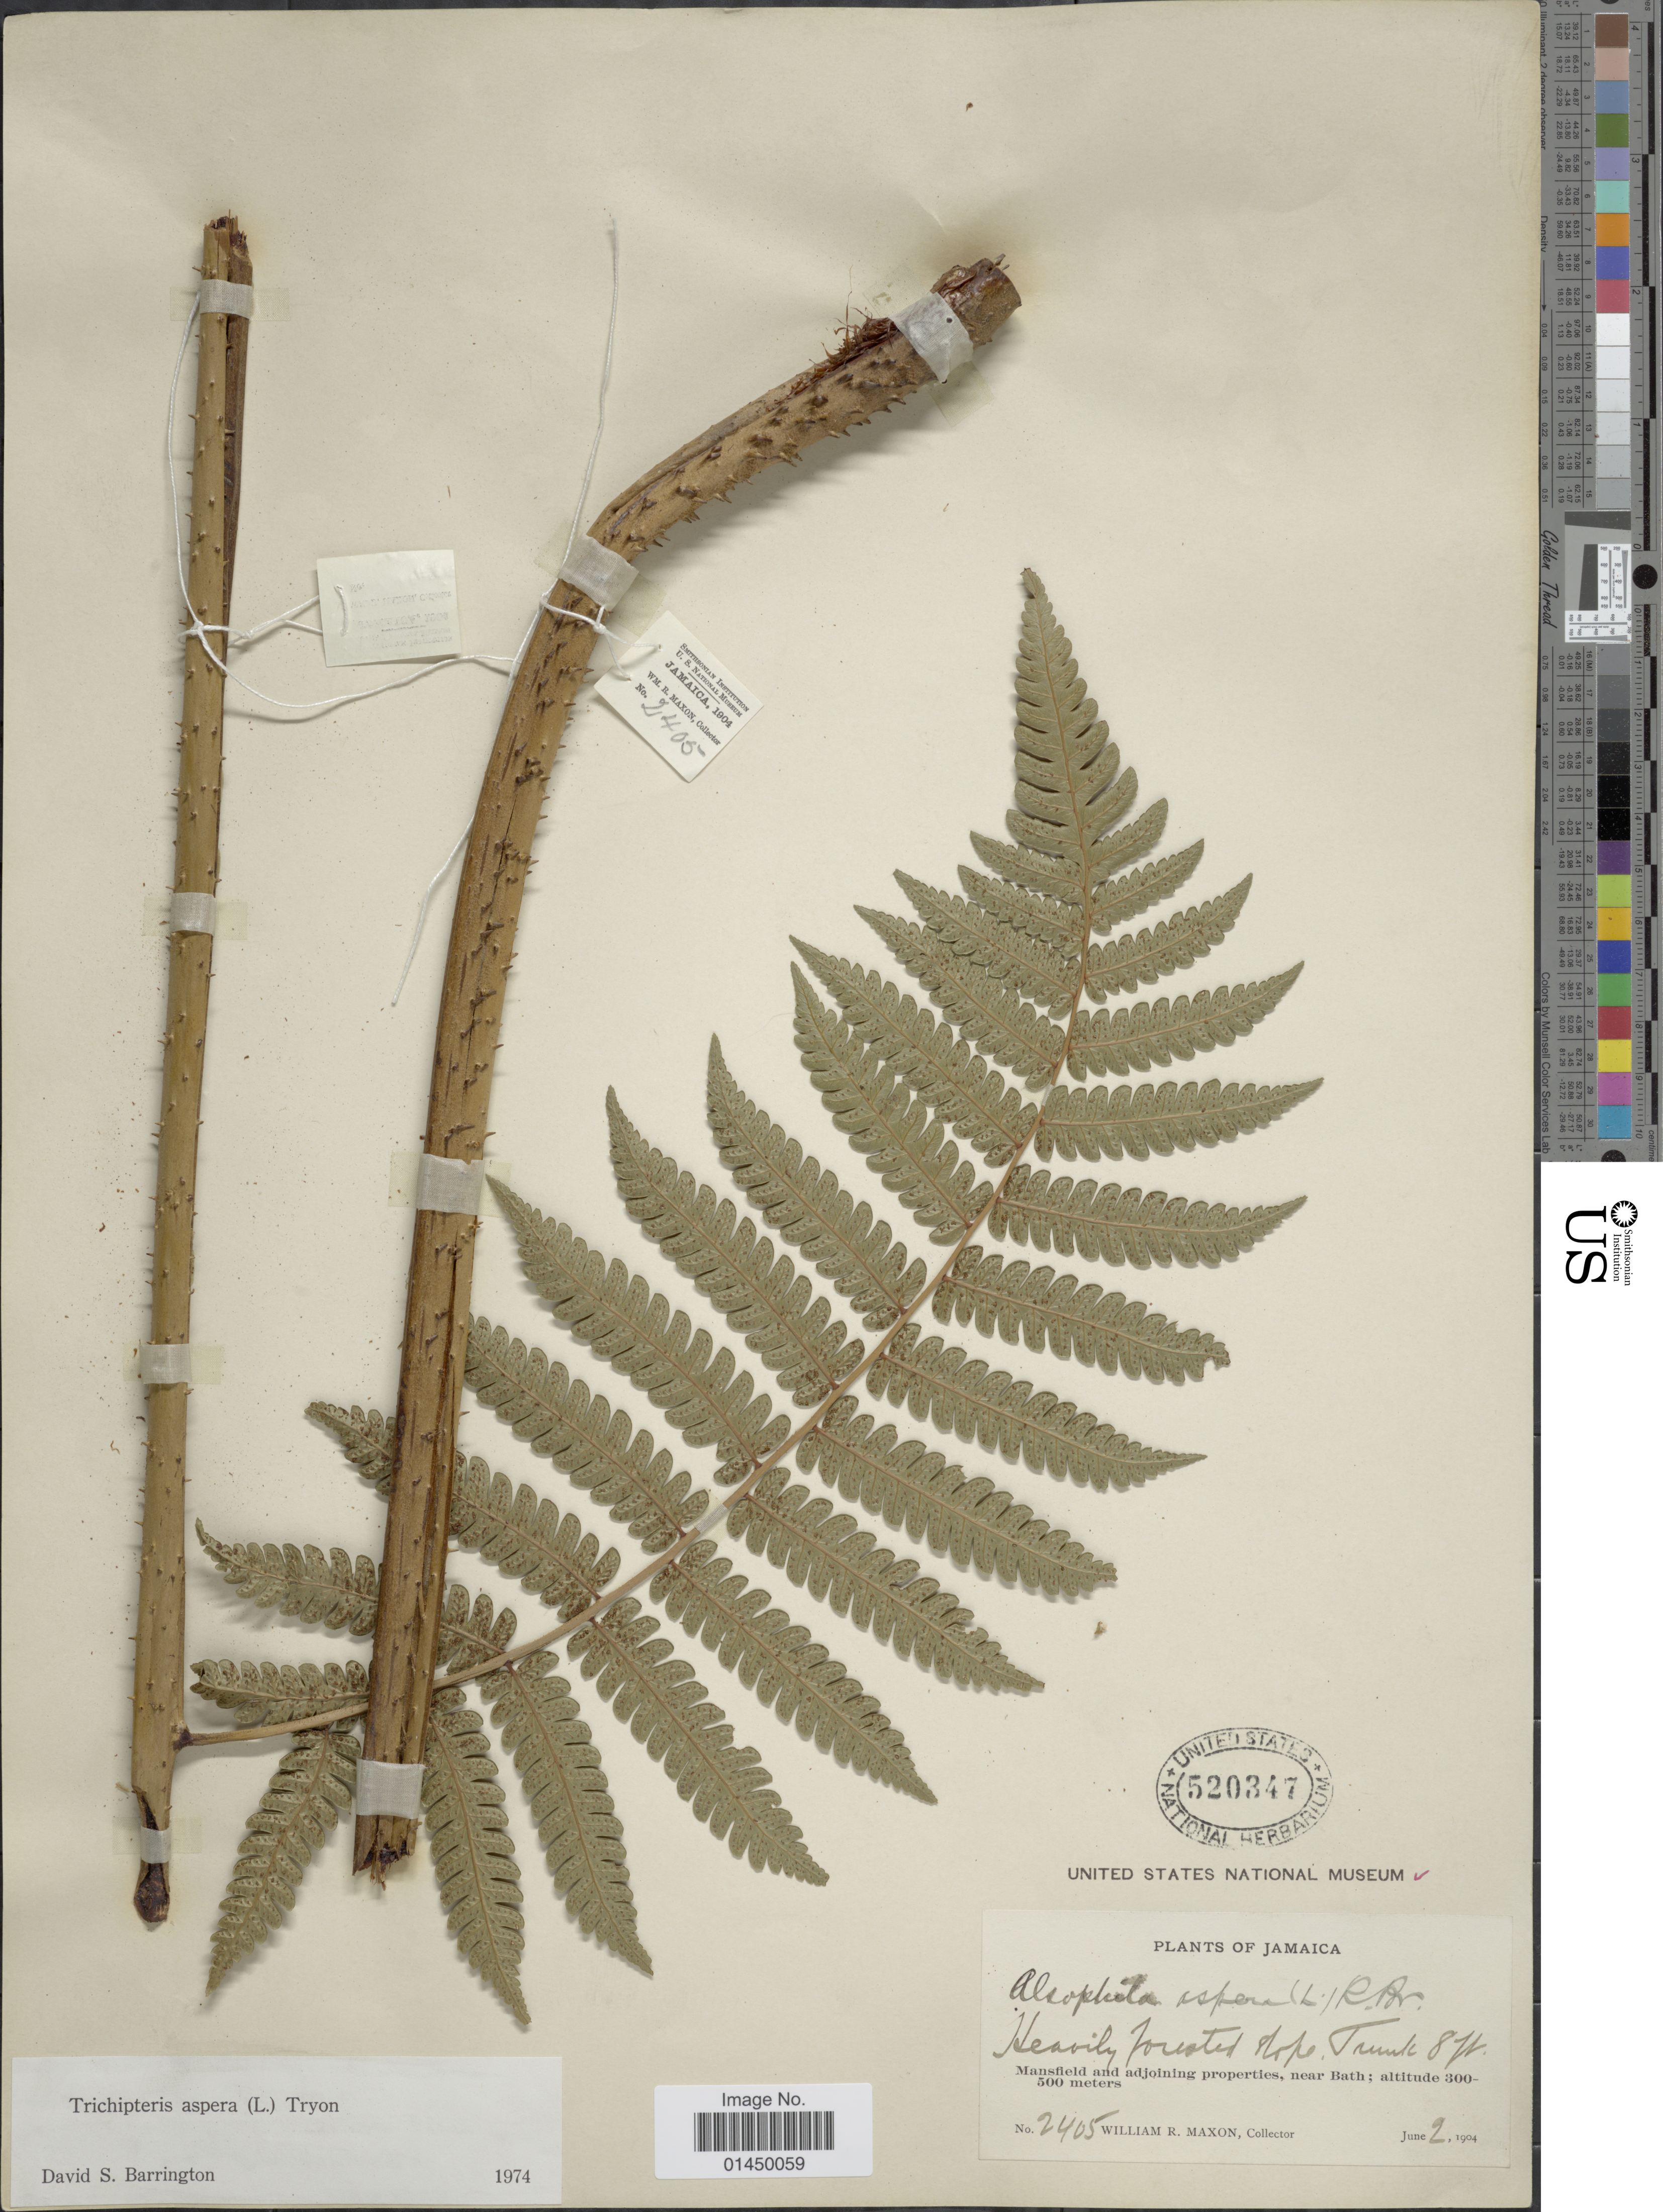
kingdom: Plantae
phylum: Tracheophyta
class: Polypodiopsida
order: Cyatheales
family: Cyatheaceae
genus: Cyathea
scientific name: Cyathea aspera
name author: (L.) Sw.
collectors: W. R. Maxon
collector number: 2405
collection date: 1904-06-02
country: Jamaica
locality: Mansfield and adjoining properties, near Bath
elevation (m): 300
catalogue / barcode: US 520347